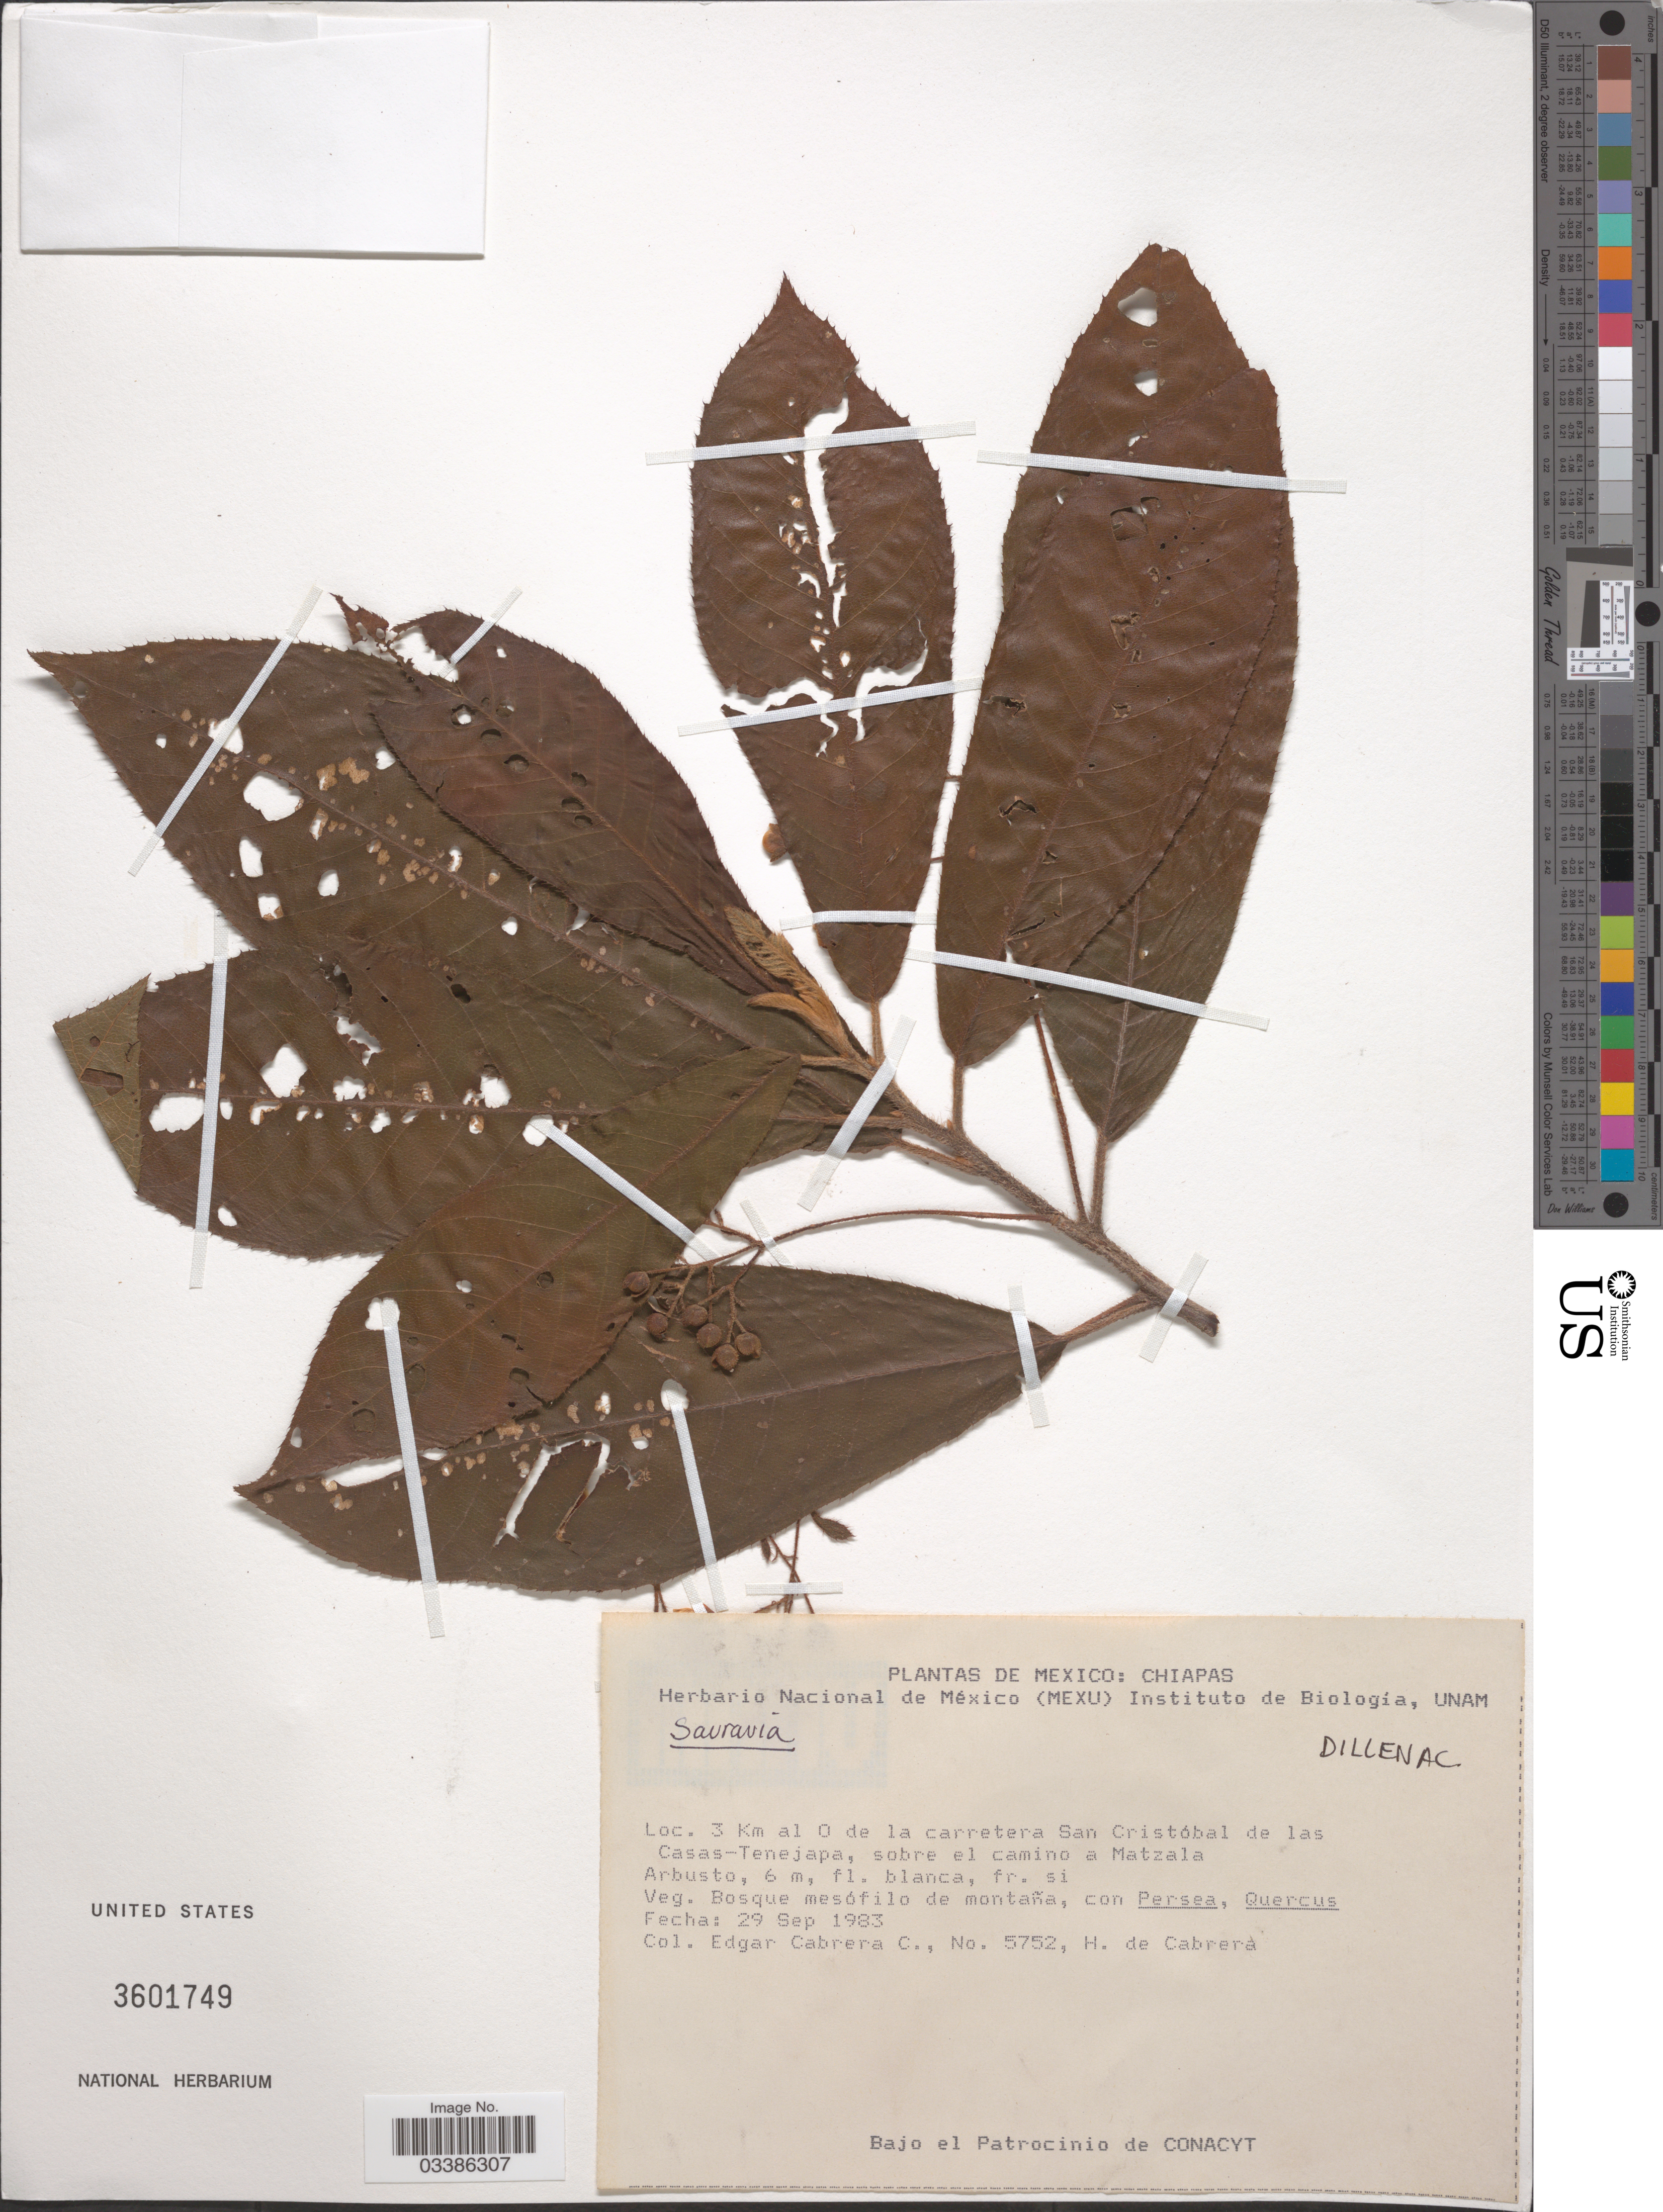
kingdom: Plantae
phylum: Tracheophyta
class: Magnoliopsida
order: Ericales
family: Actinidiaceae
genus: Saurauia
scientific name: Saurauia sp.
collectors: E. Cabrera C. & H. de Cabrera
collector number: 5752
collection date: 1983-09-29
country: Mexico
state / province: Chiapas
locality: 3 Km al O de la carretera San Cristóbal de las Casas-Tenejapa, sobre el camino a Matzala.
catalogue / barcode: US 3601749